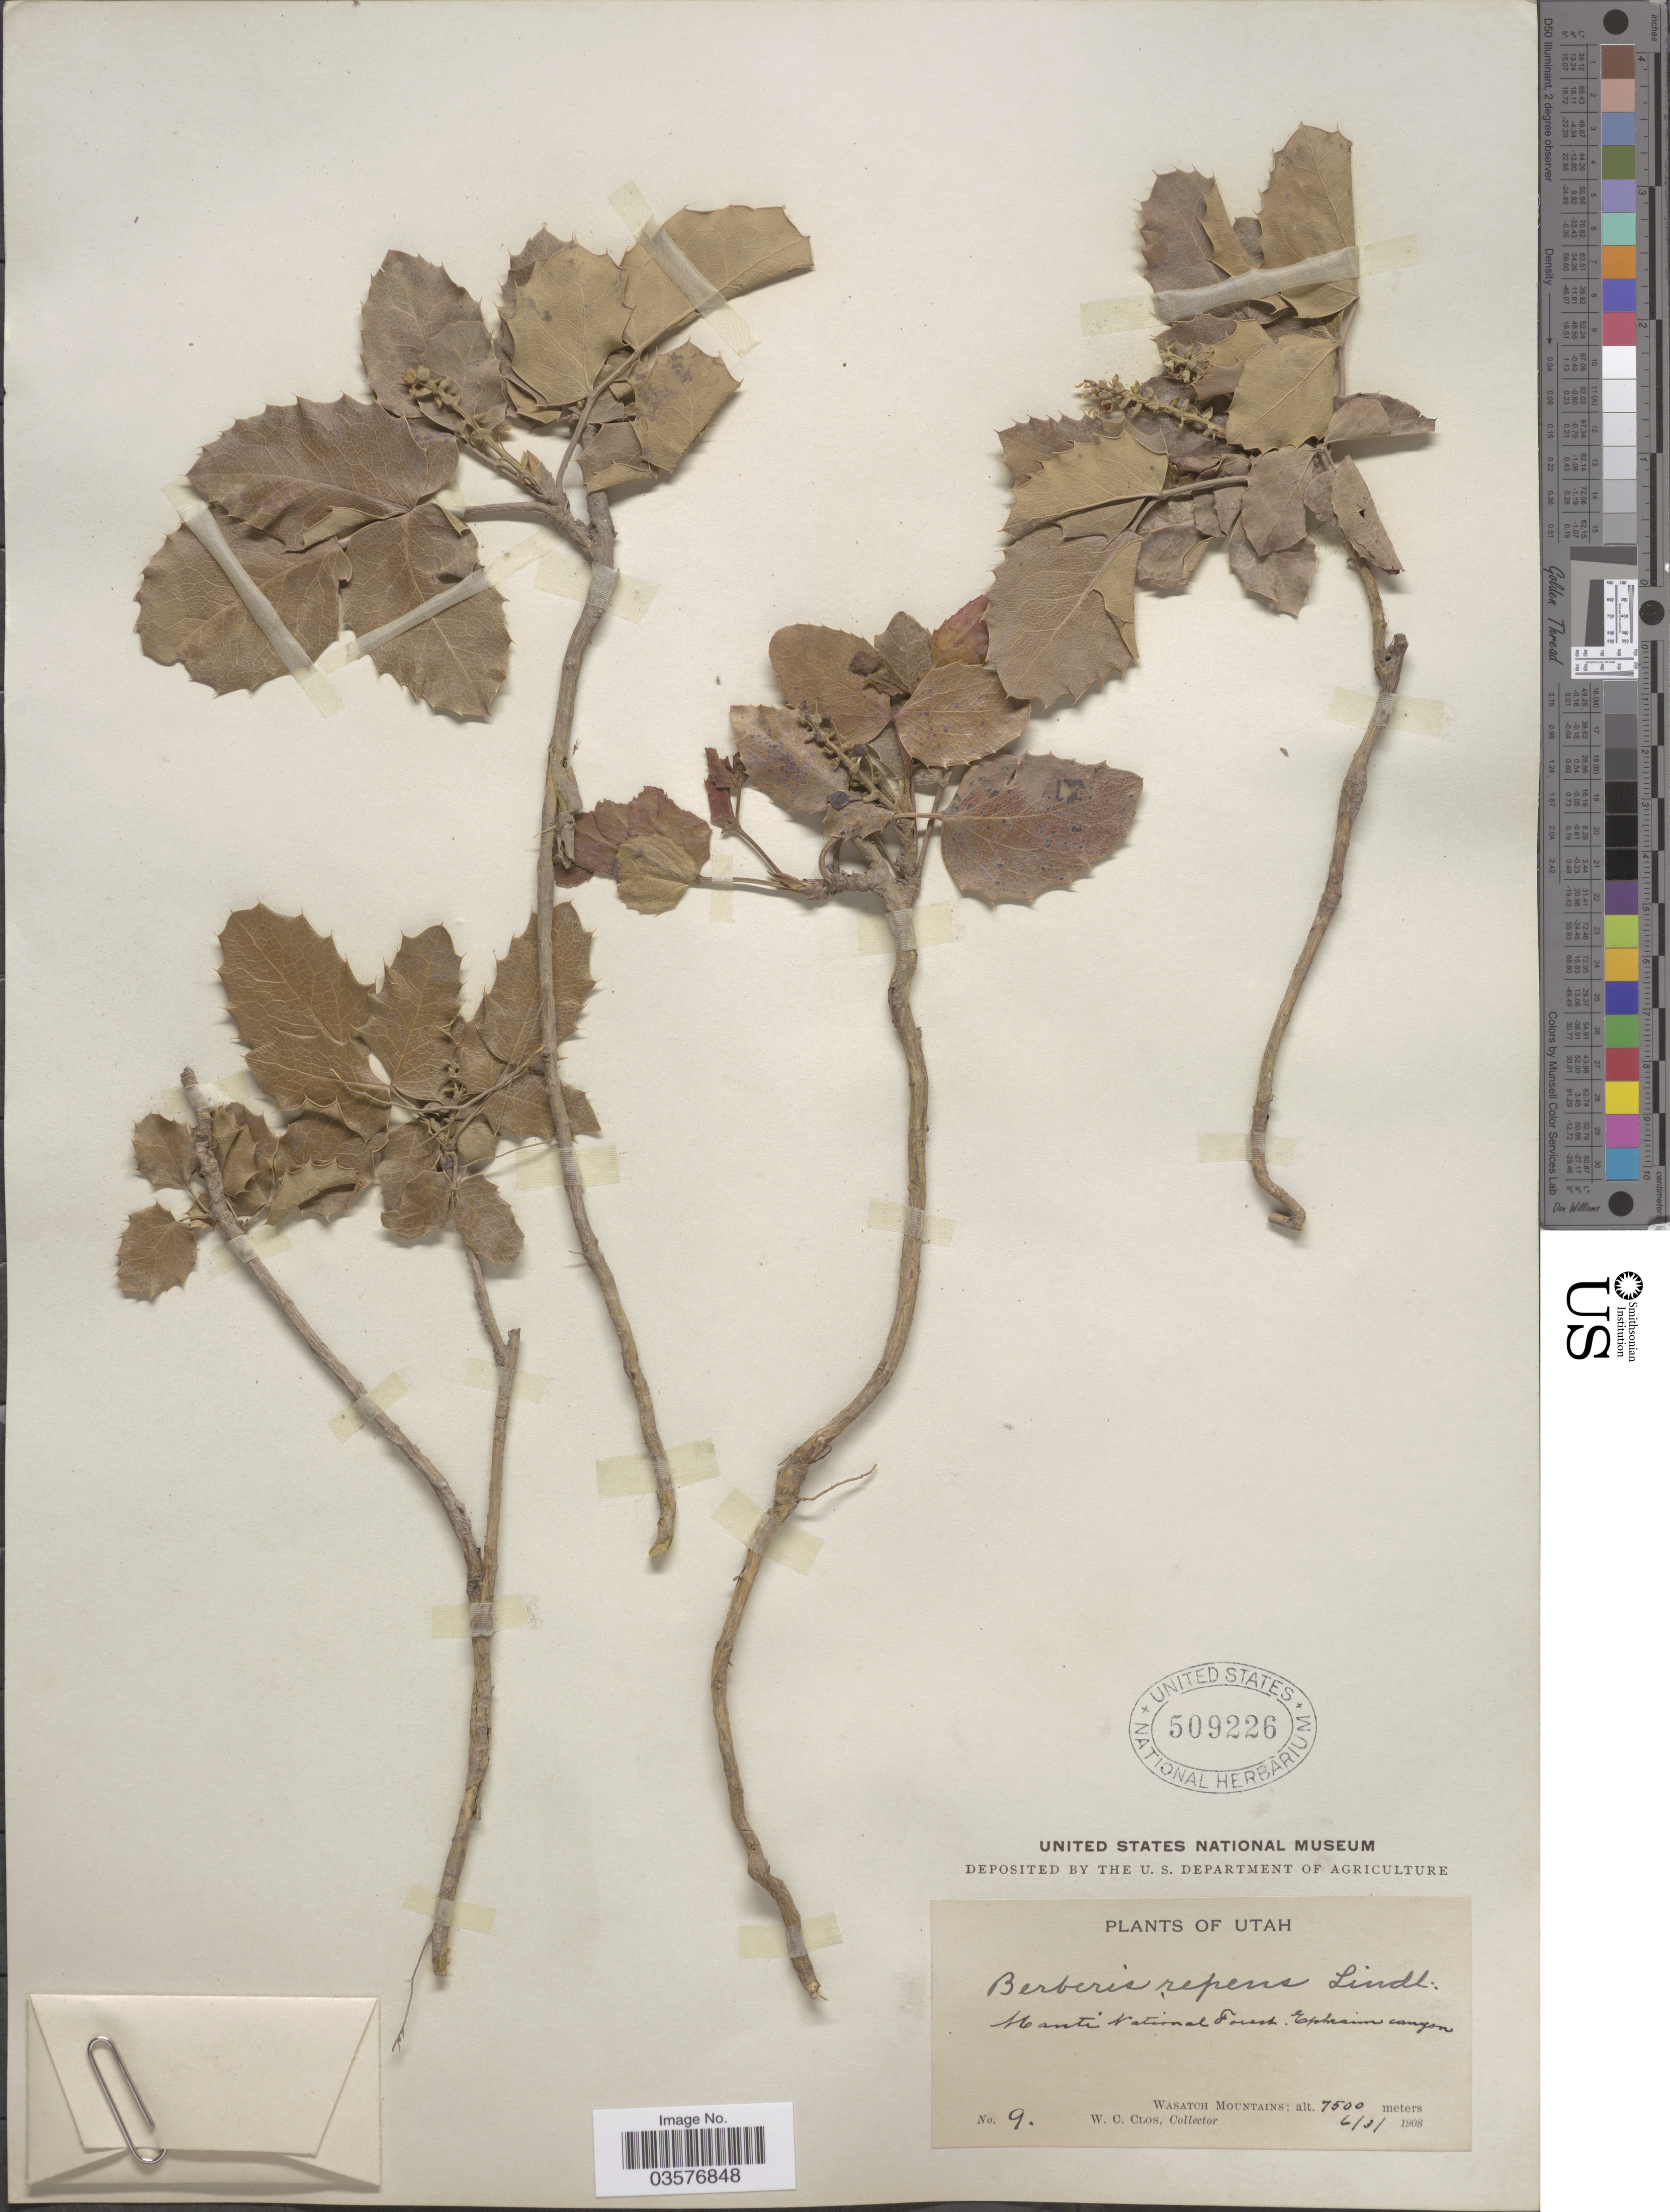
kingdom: Plantae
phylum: Tracheophyta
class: Magnoliopsida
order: Ranunculales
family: Berberidaceae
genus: Mahonia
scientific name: Mahonia repens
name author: (Lindl.) G. Don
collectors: W. C. Clos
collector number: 9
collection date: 1908-06-03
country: United States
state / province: Utah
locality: Manti National Forest. Ephraim canyon. Wasatch Mountains.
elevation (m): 7500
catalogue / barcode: US 509226